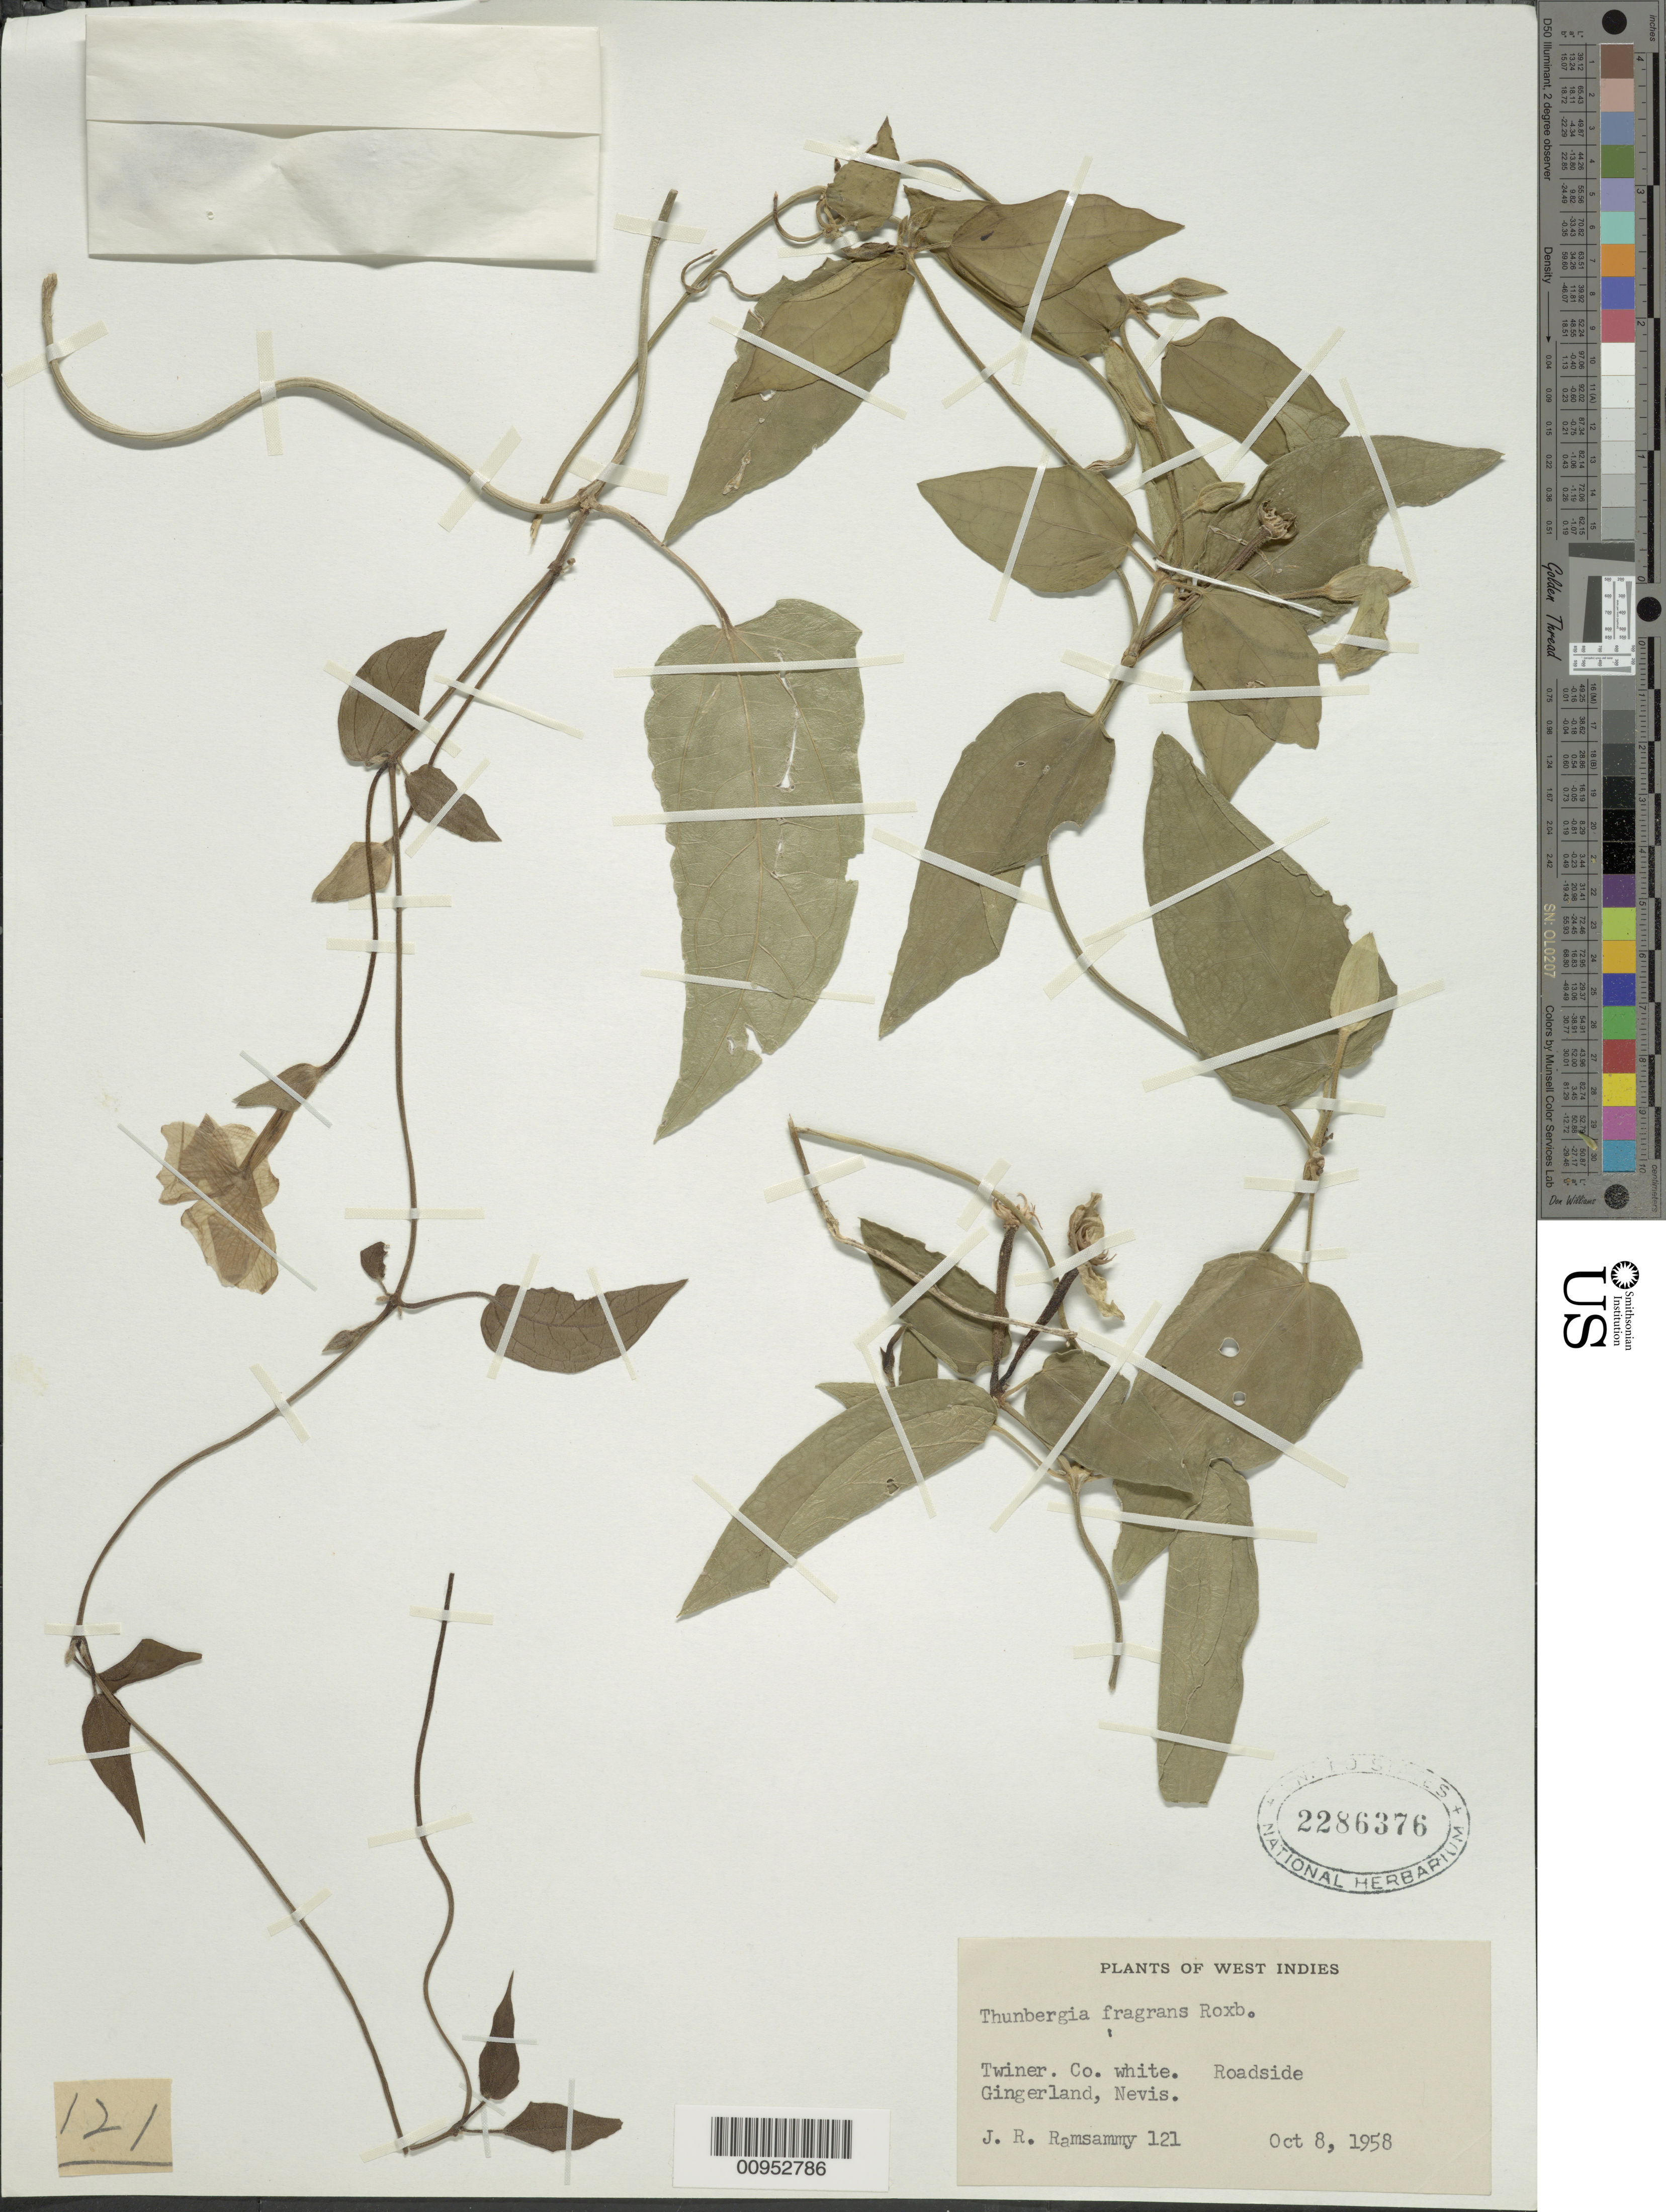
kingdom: Plantae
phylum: Tracheophyta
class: Magnoliopsida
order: Lamiales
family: Acanthaceae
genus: Thunbergia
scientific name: Thunbergia fragrans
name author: Roxb.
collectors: J. Ramsammy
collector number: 121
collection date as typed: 08 Oct 1958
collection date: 1958-10-08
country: St. Christopher-Nevis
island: Nevis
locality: Gingerland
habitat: Roadside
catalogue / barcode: US 2286376